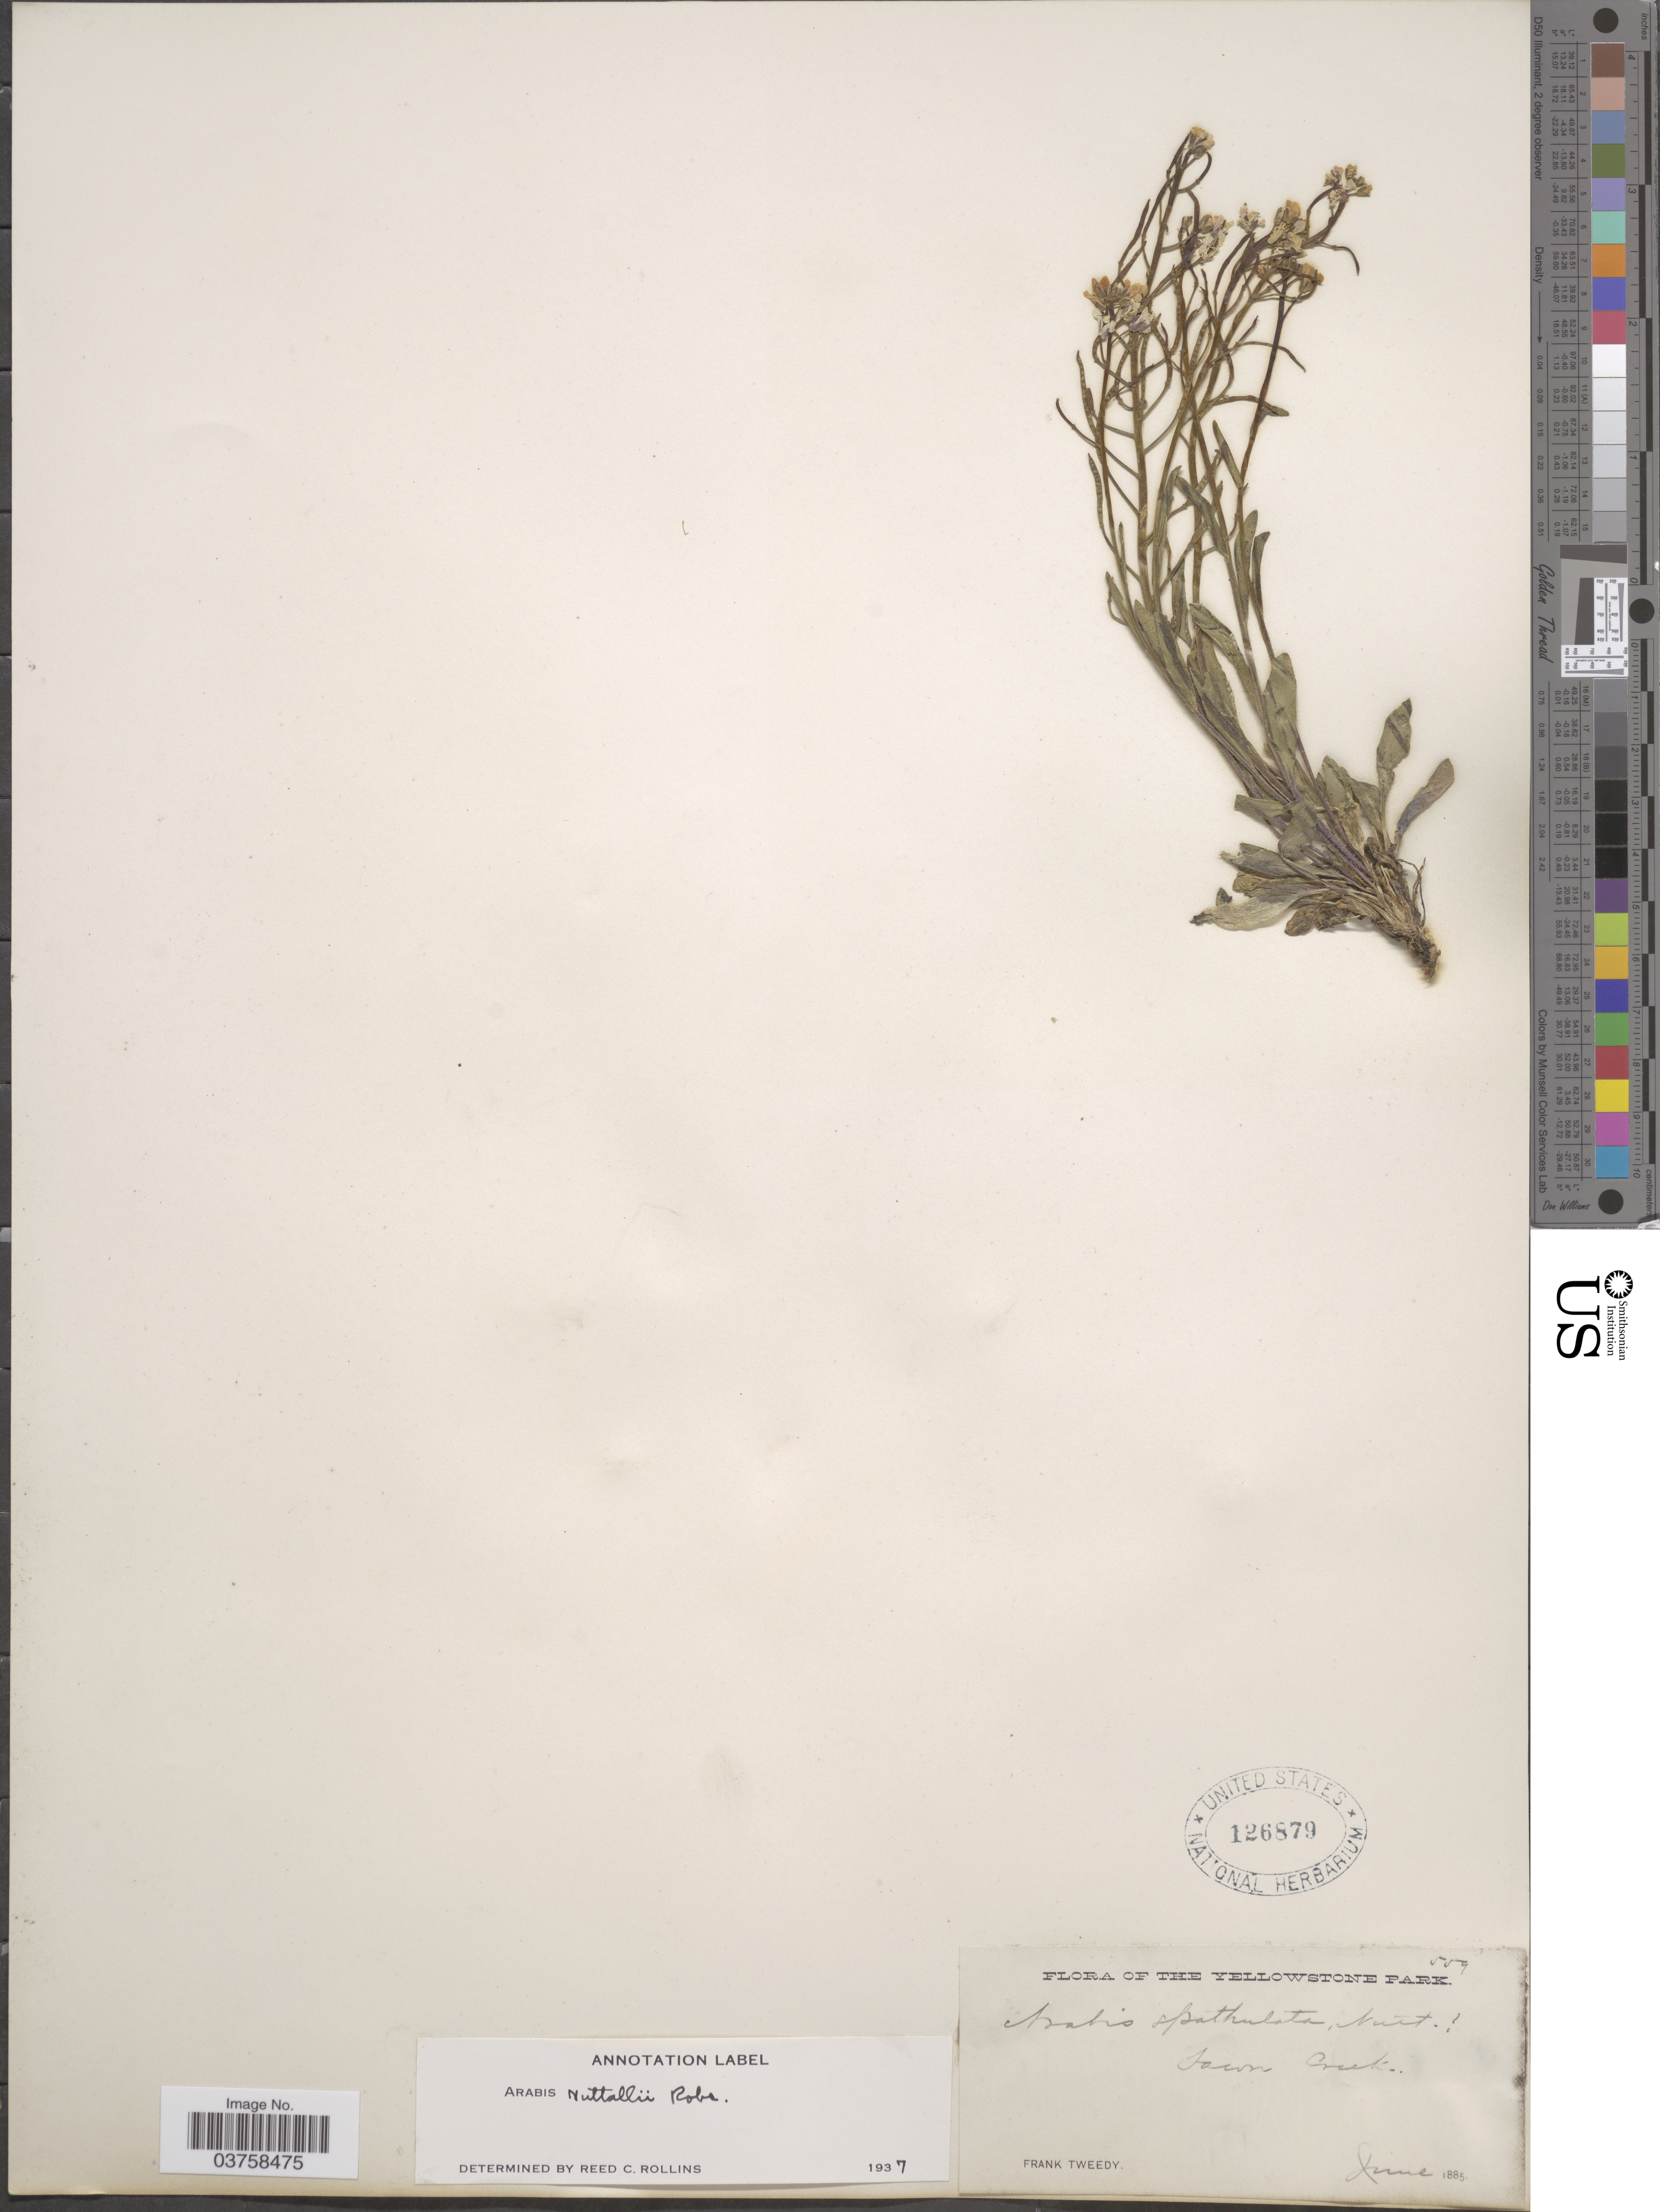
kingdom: Plantae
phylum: Tracheophyta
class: Magnoliopsida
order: Brassicales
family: Brassicaceae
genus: Arabis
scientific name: Arabis nuttallii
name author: B.L. Rob.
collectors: F. Tweedy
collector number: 559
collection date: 1885-06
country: United States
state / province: Wyoming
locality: The Yellowstone Park. Fawn Creek.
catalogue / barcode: US 126879